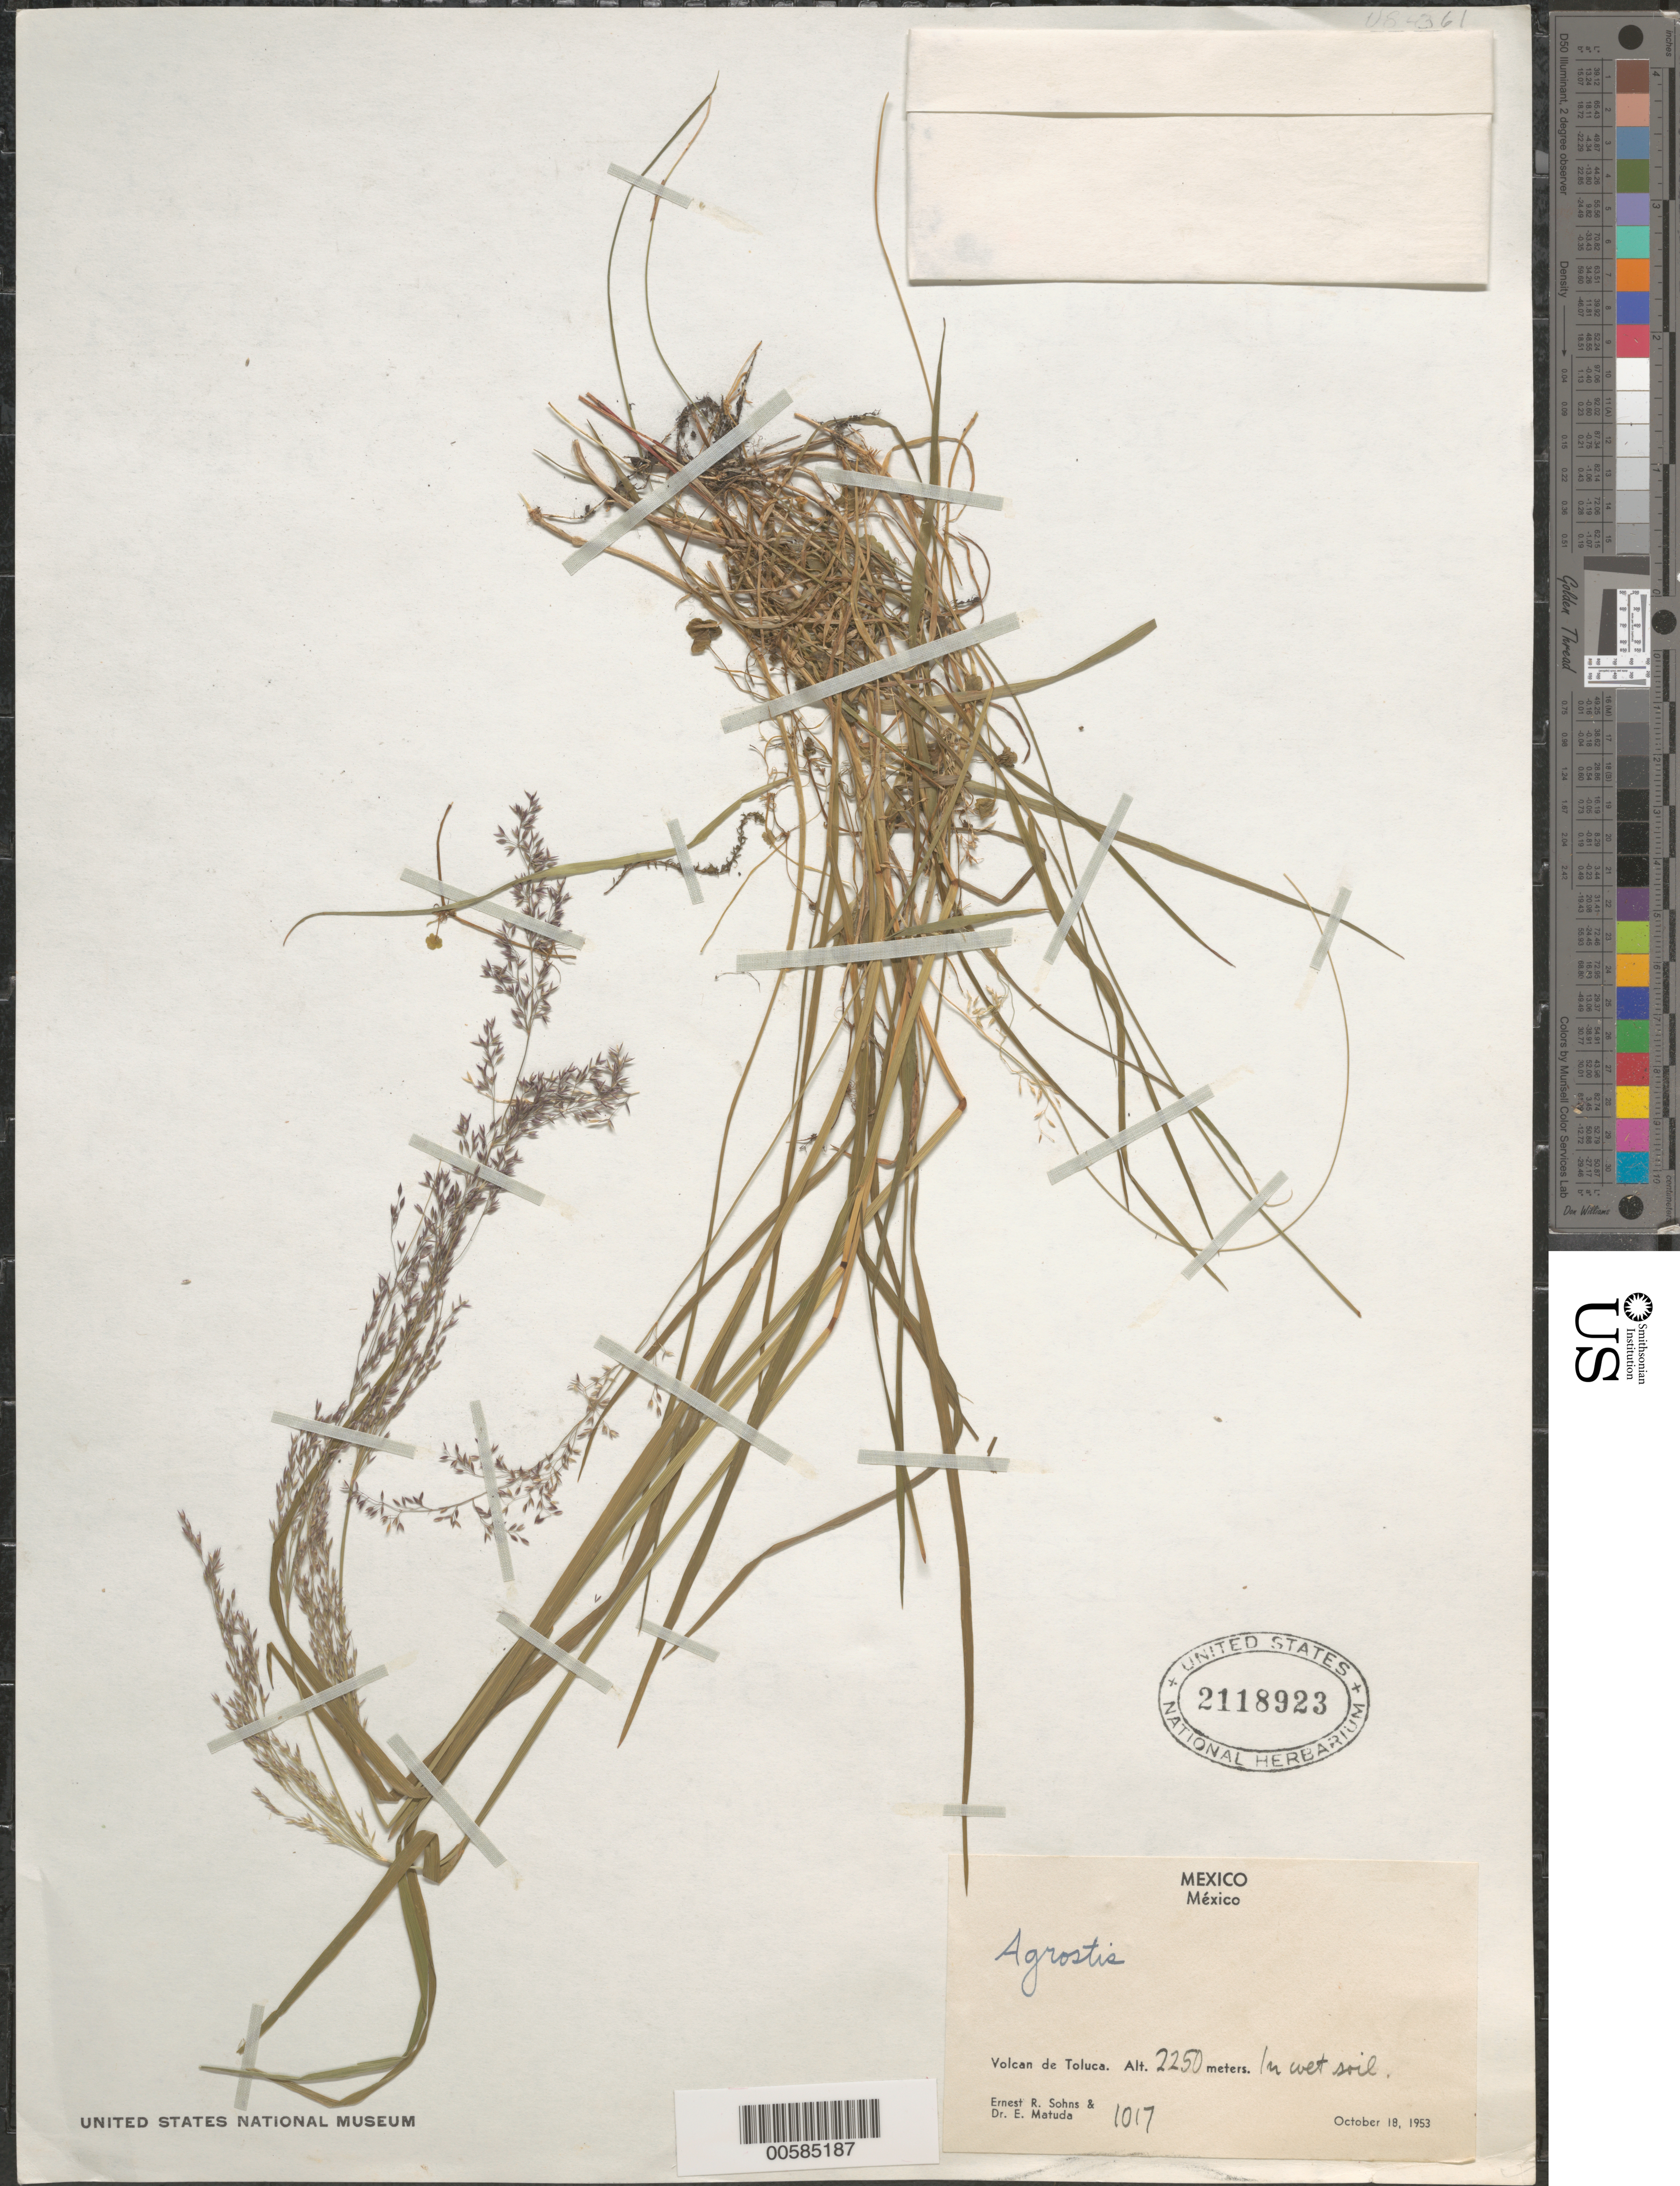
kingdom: Plantae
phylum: Tracheophyta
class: Liliopsida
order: Poales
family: Poaceae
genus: Agrostis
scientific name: Agrostis sp.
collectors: E. R. Sohns & E. Matuda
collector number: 1017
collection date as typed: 18 Oct 1953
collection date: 1953-10-18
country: Mexico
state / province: México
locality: Volcan de Toluca.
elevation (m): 2250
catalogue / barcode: US 2118923